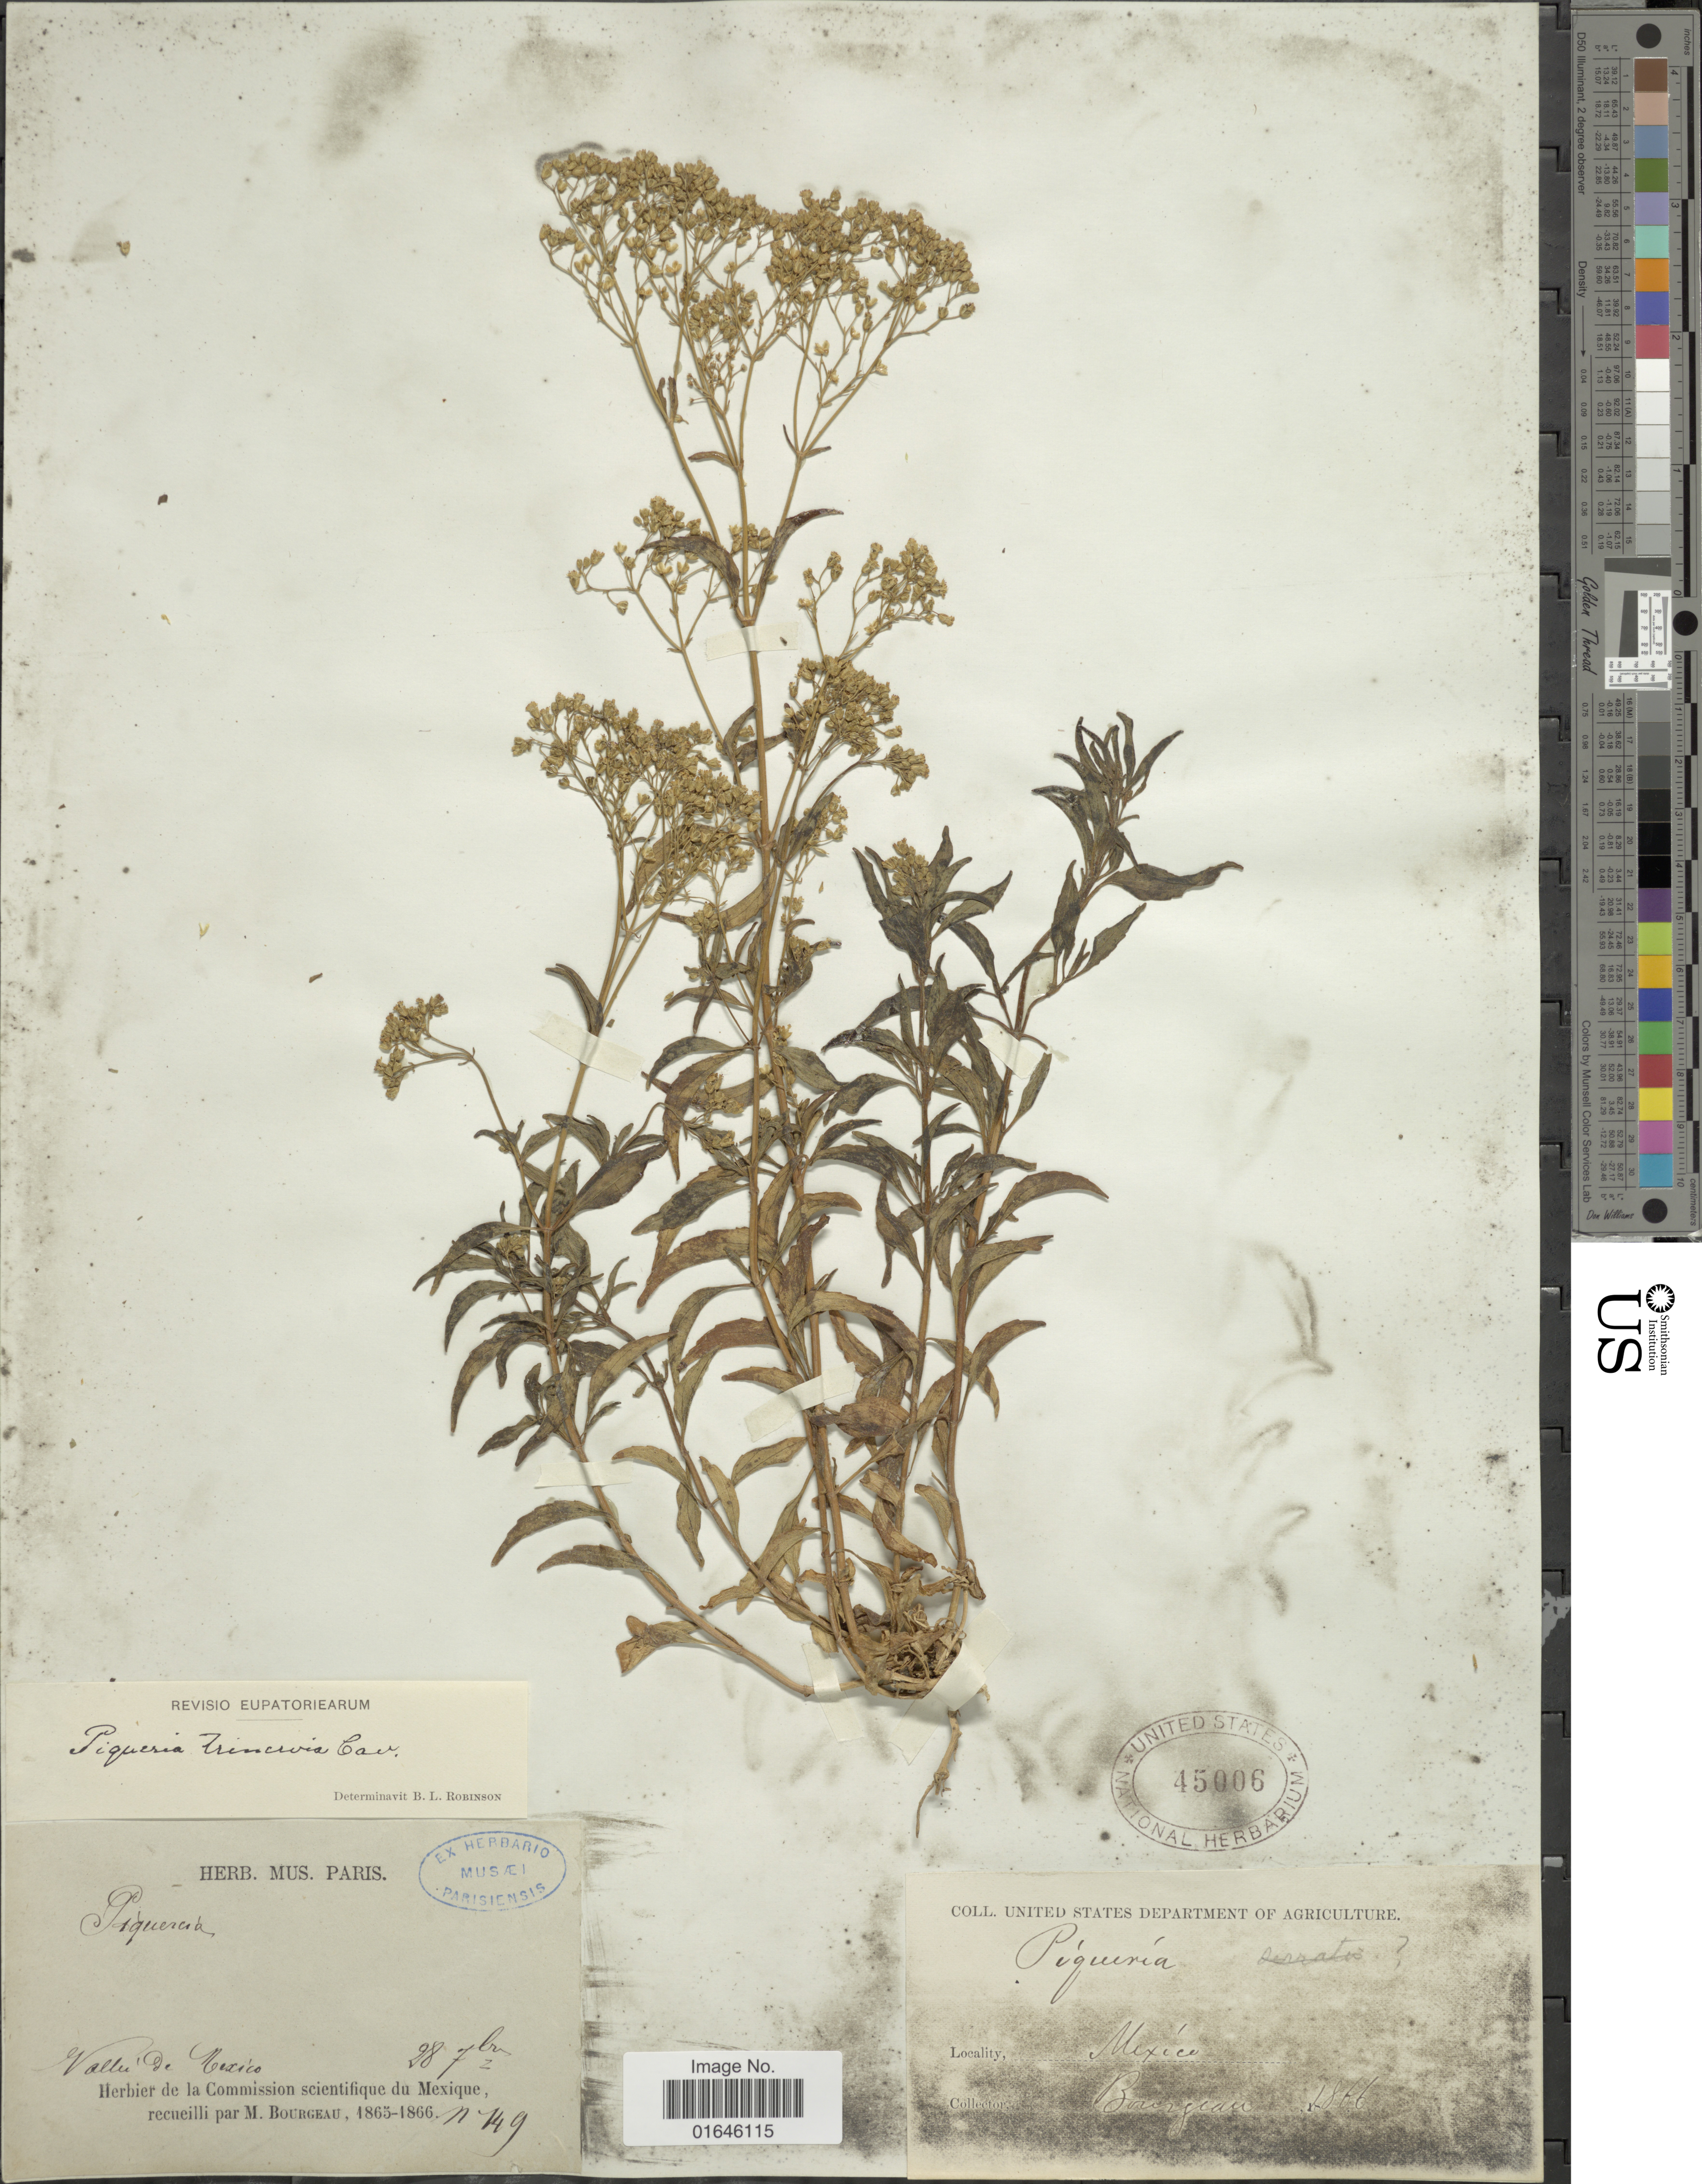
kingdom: Plantae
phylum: Tracheophyta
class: Magnoliopsida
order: Asterales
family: Asteraceae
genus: Piqueria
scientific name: Piqueria trinervia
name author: Cav.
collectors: M. Bourgeau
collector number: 149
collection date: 1866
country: Mexico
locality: Valle de Mexico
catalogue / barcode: US 45006